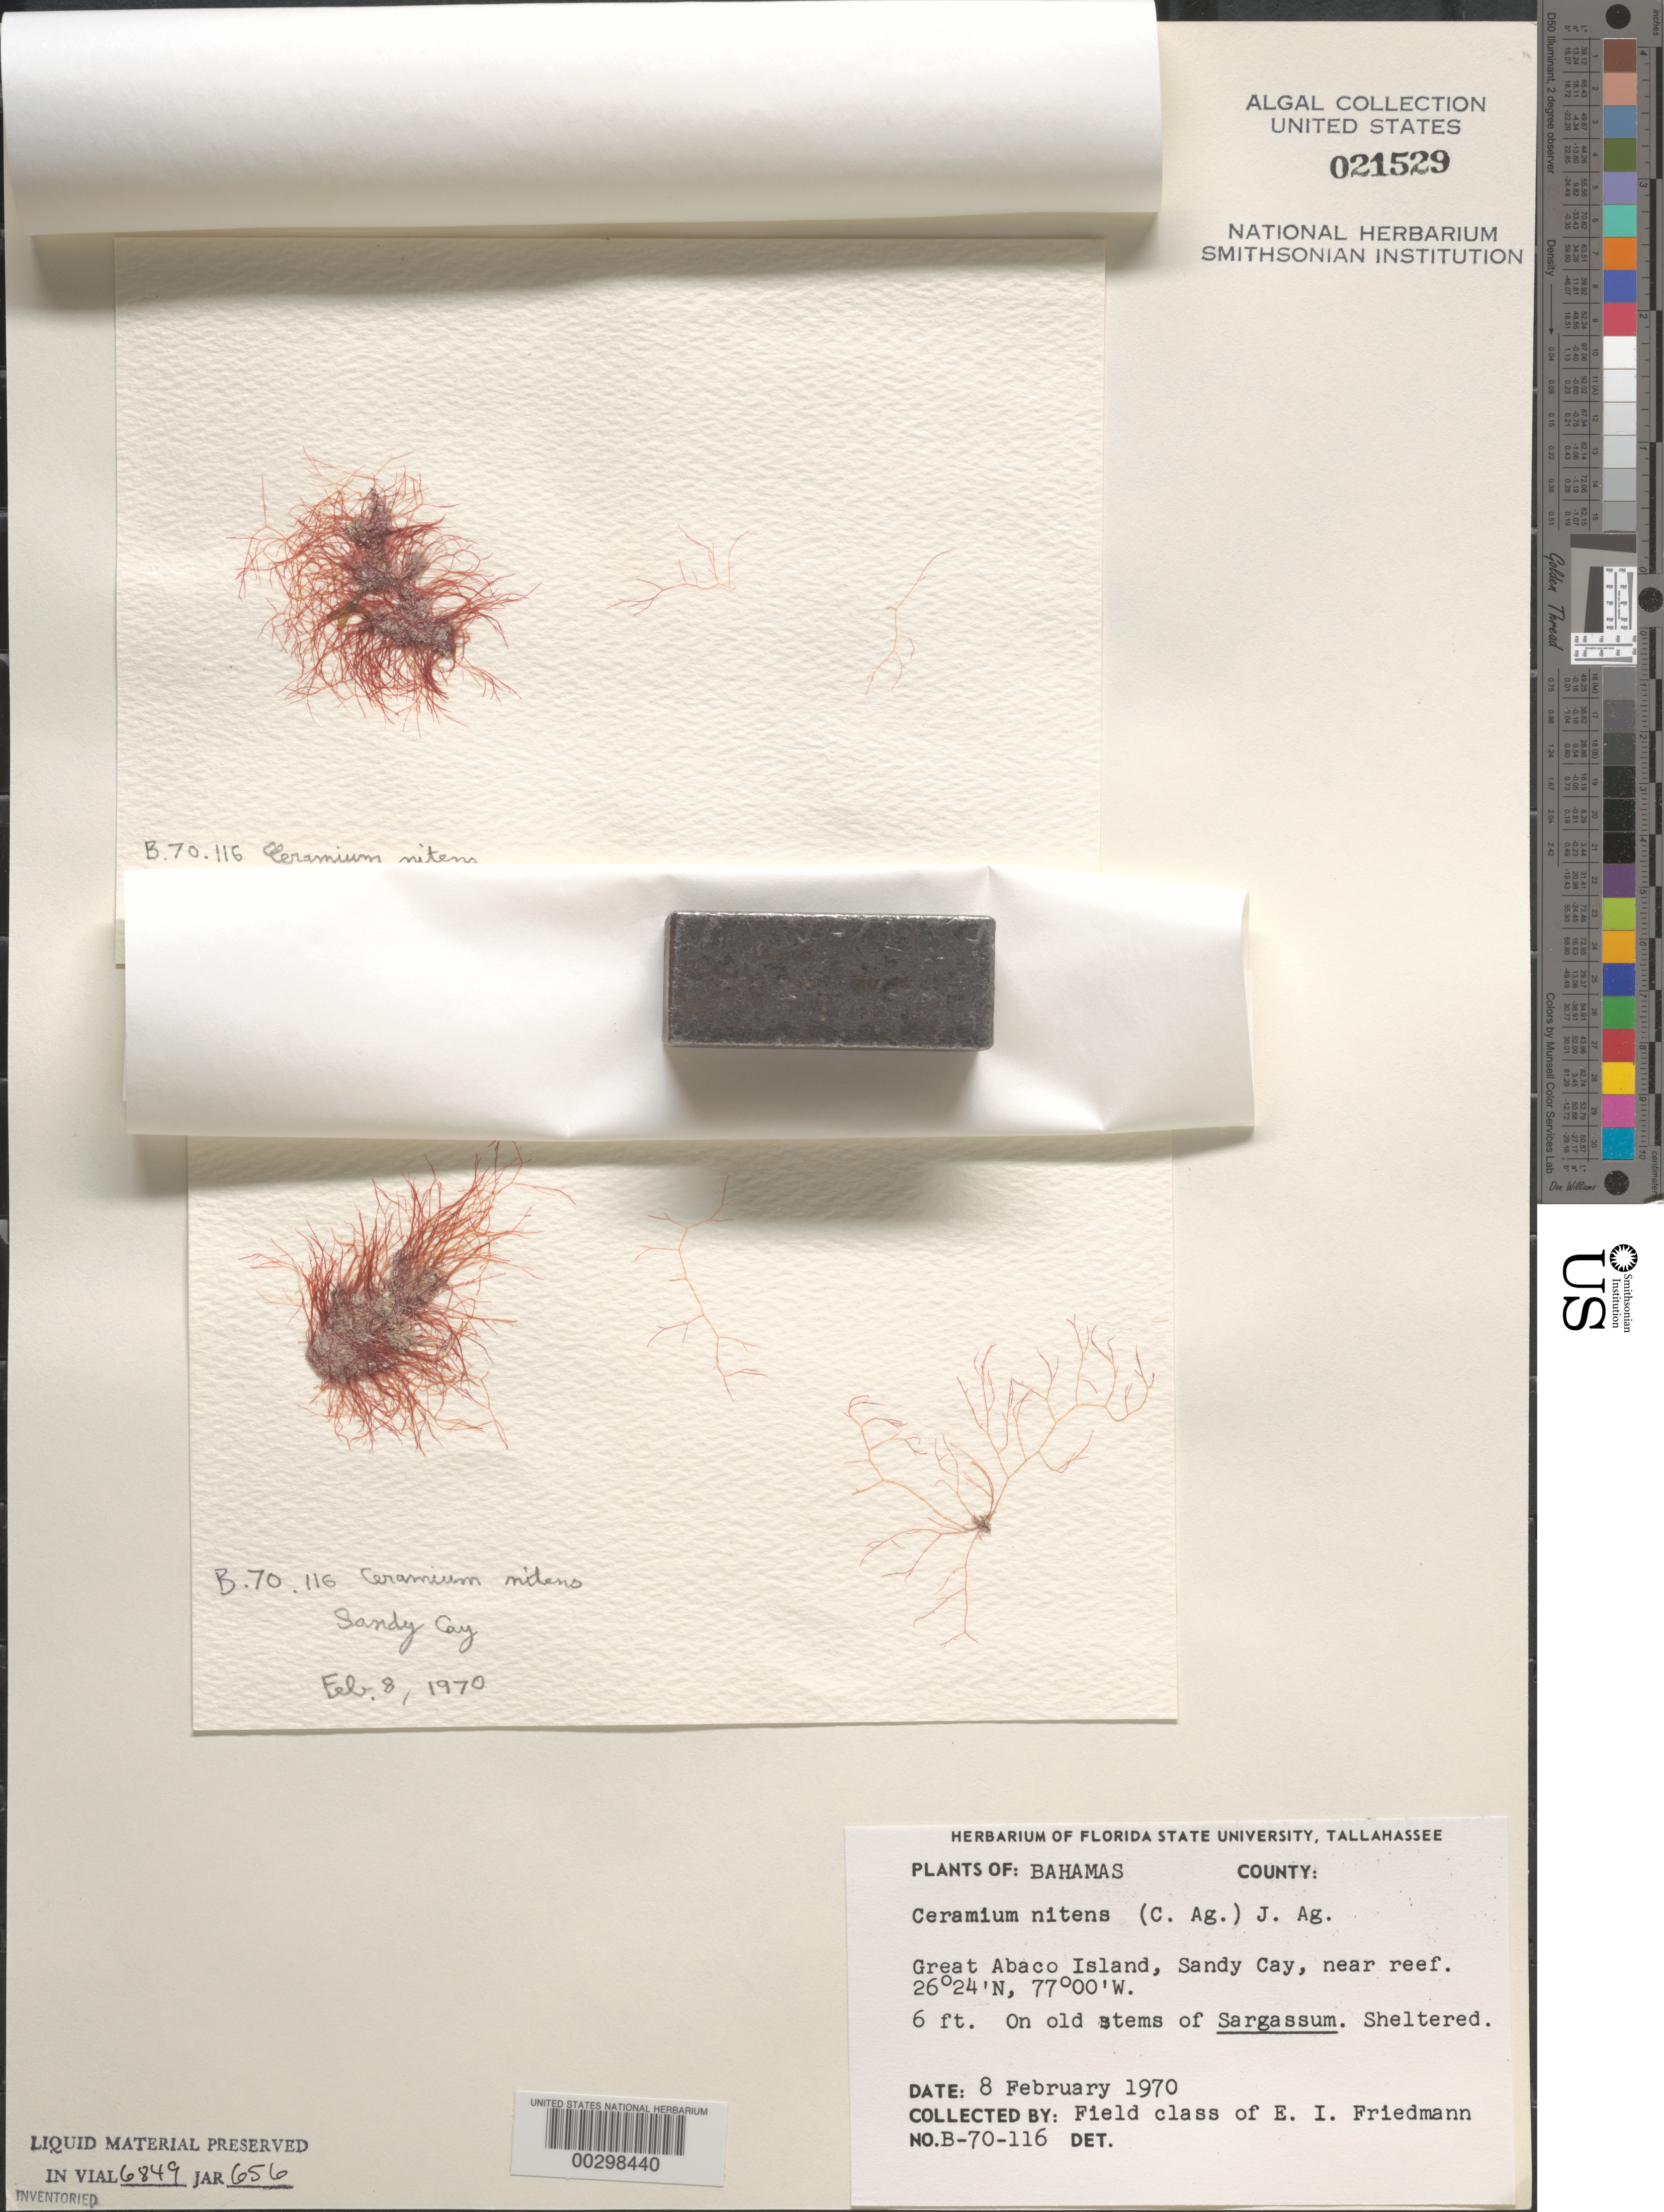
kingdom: Plantae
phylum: Rhodophyta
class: Florideophyceae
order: Ceramiales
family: Ceramiaceae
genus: Ceramium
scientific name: Ceramium nitens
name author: (C. Agardh) J. Agardh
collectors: E. Friedmann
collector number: B-70-116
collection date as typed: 08 Feb 1970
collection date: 1970-02-08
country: Bahamas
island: Great Abaco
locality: Sandy Cay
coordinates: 26 24" N, 77 00" W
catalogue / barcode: US 21529